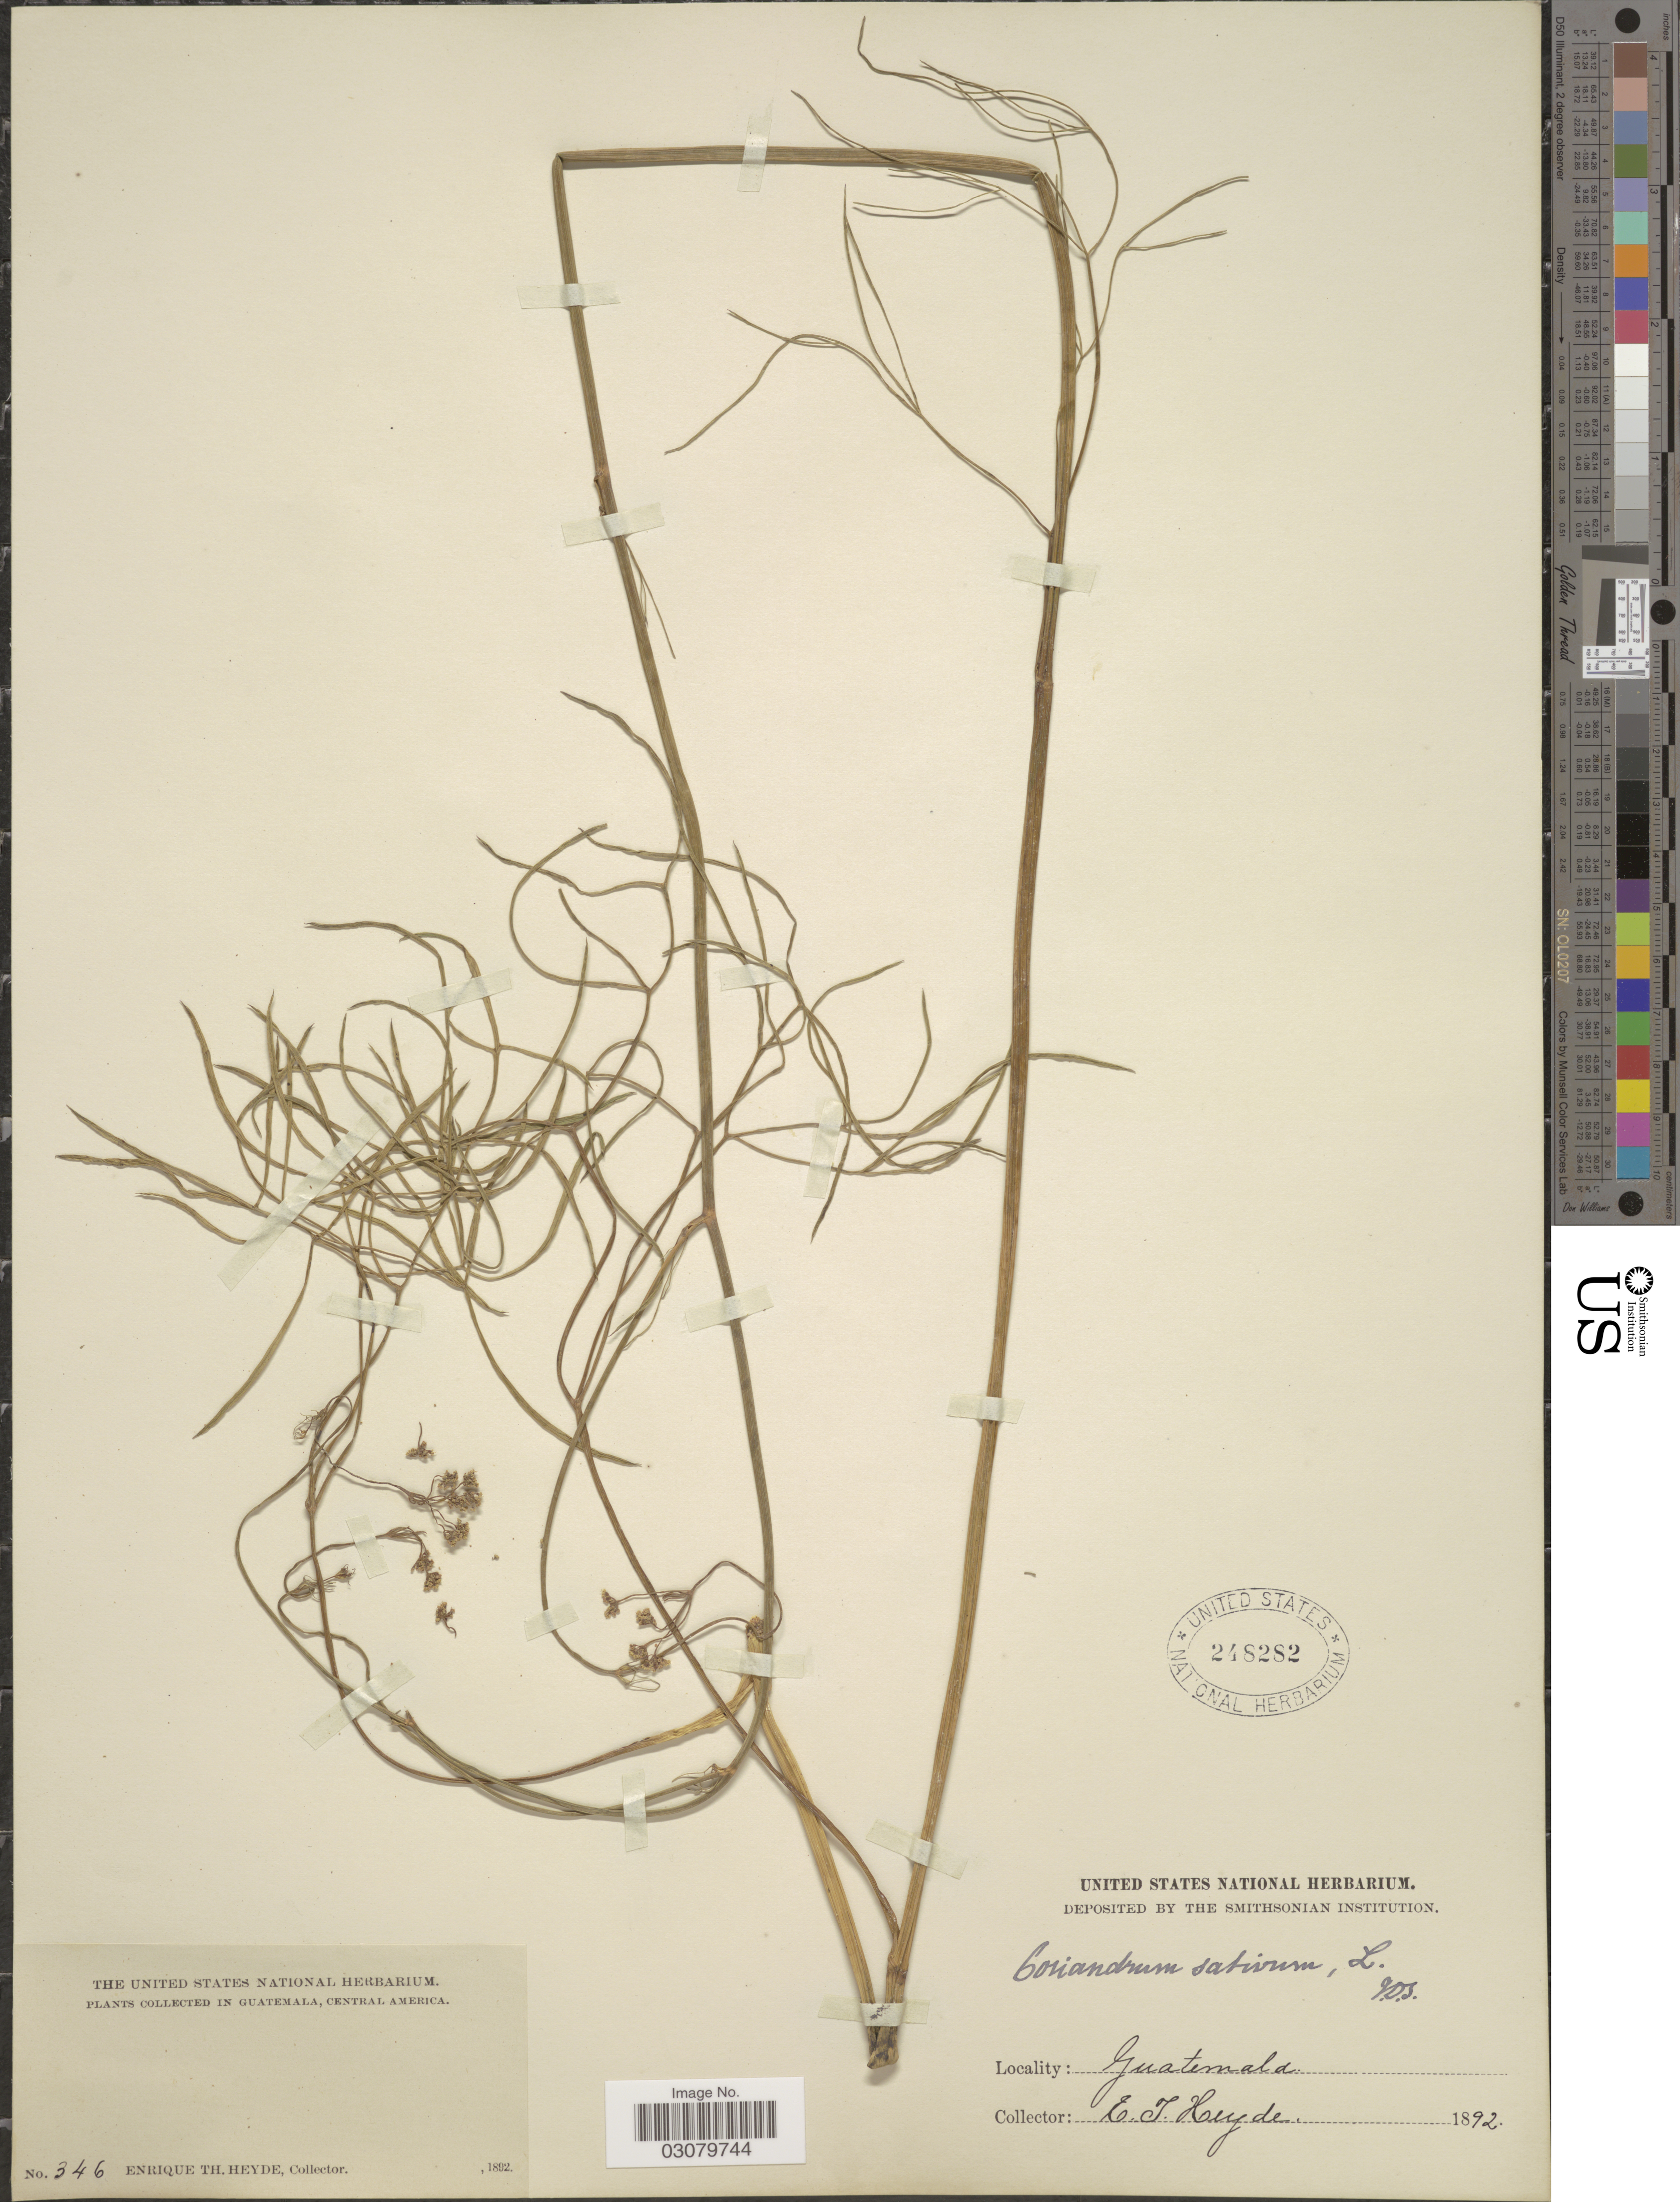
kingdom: Plantae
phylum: Tracheophyta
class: Magnoliopsida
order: Apiales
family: Apiaceae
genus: Coriandrum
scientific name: Coriandrum sativum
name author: L.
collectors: E. T. Heyde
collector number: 346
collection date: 1892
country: Guatemala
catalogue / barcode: US 248262